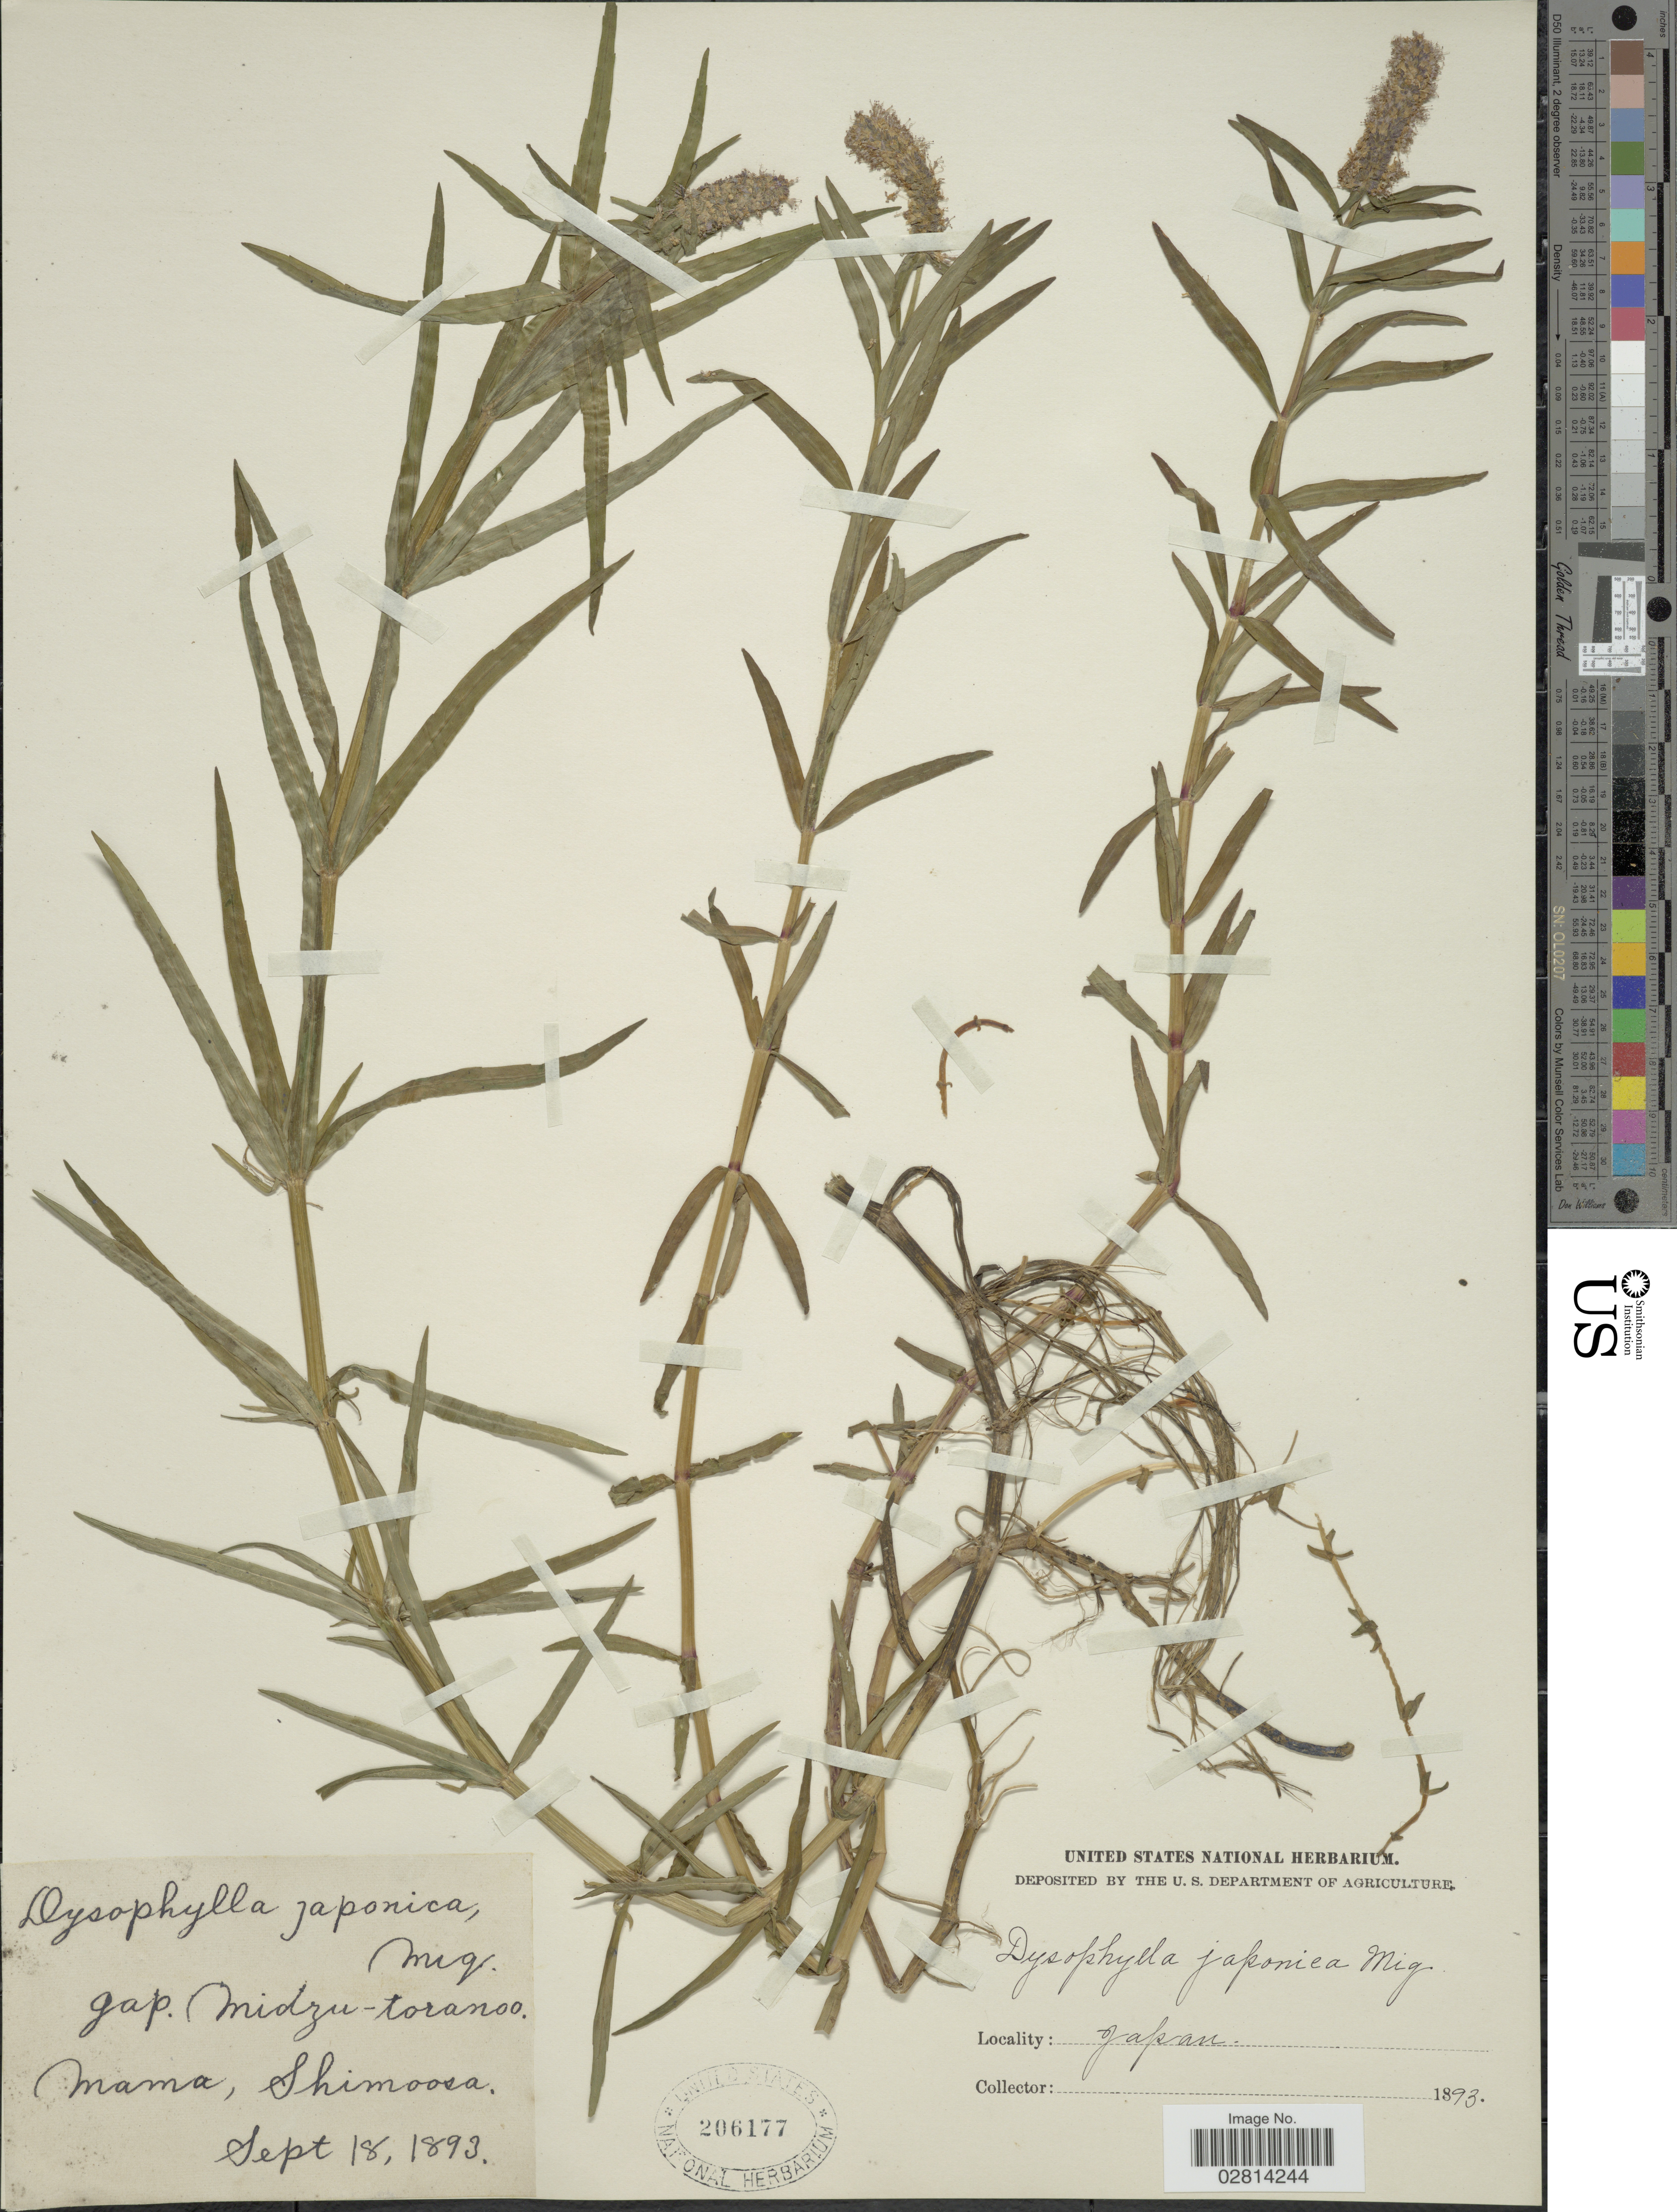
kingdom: Plantae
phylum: Tracheophyta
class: Magnoliopsida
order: Lamiales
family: Lamiaceae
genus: Pogostemon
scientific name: Pogostemon stellatus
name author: (Lour.) Kuntze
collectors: ex herb. United States National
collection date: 1893-09-18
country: Japan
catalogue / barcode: US 206177